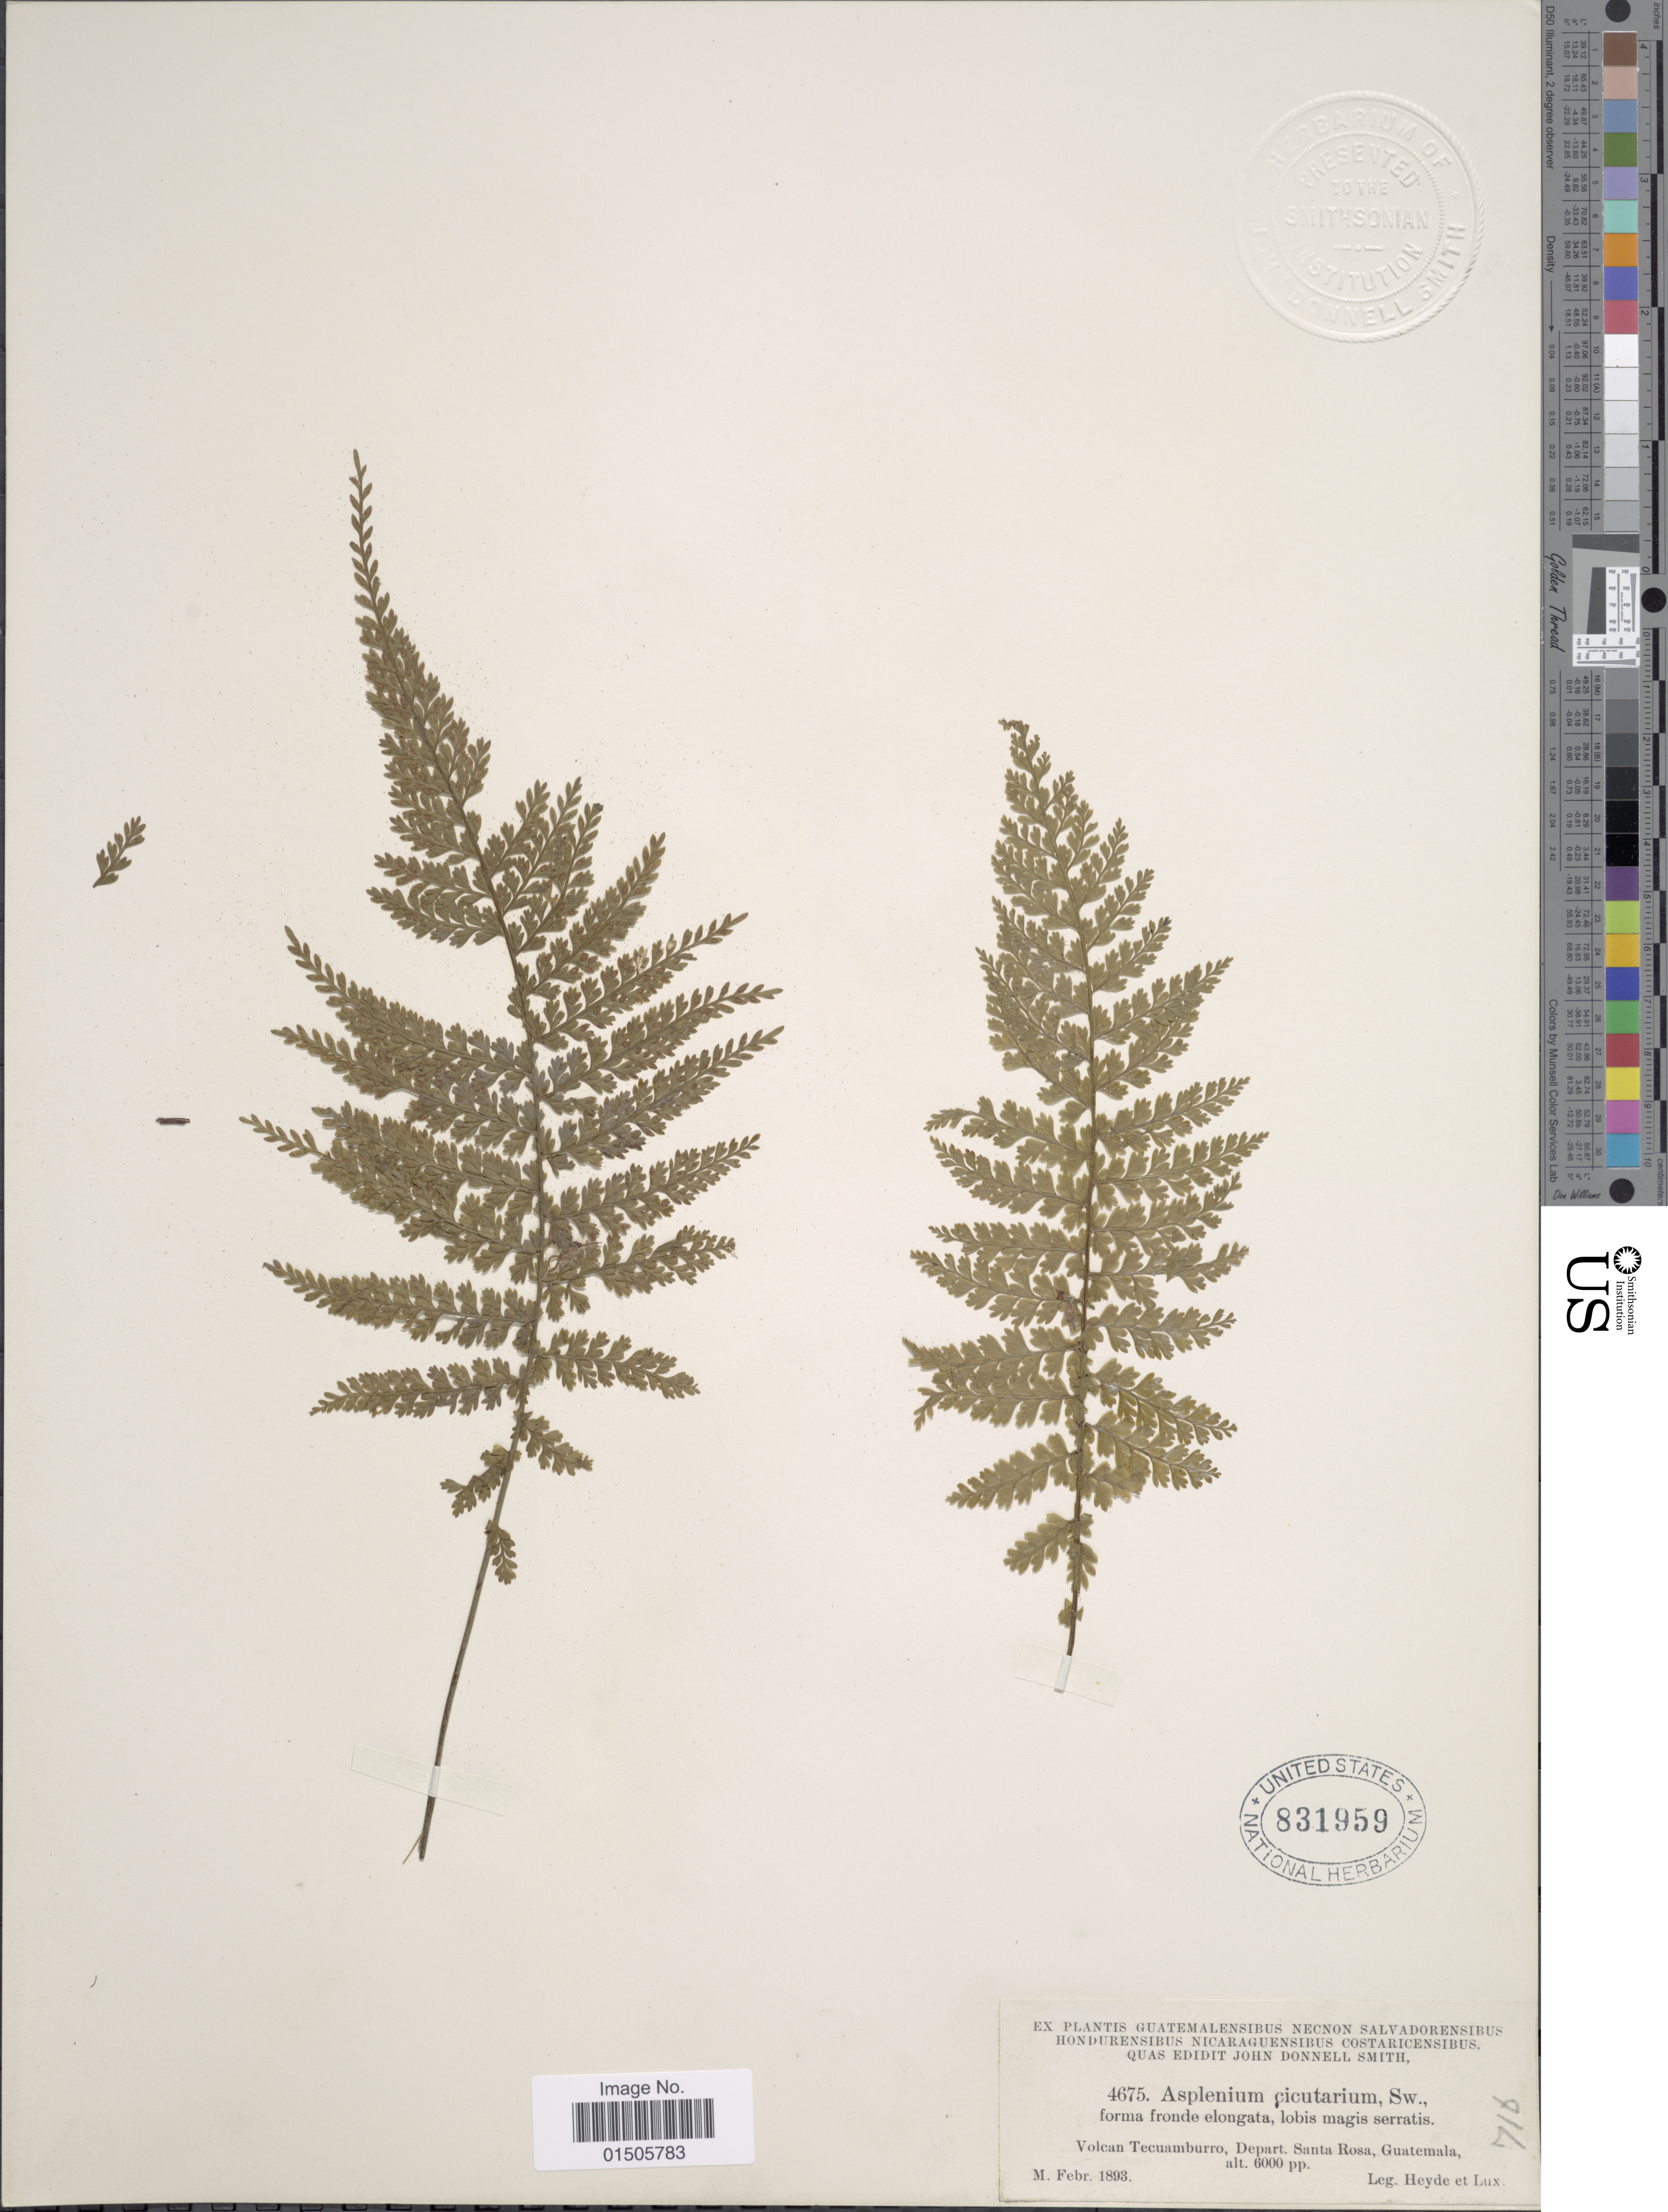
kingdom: Plantae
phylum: Tracheophyta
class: Polypodiopsida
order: Polypodiales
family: Aspleniaceae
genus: Asplenium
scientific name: Asplenium cristatum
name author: Lam.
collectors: Heyde & Lux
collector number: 4675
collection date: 1893-02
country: Guatemala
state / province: Santa Rosa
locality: Volcan Tecuamburro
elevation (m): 1829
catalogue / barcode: US 831959